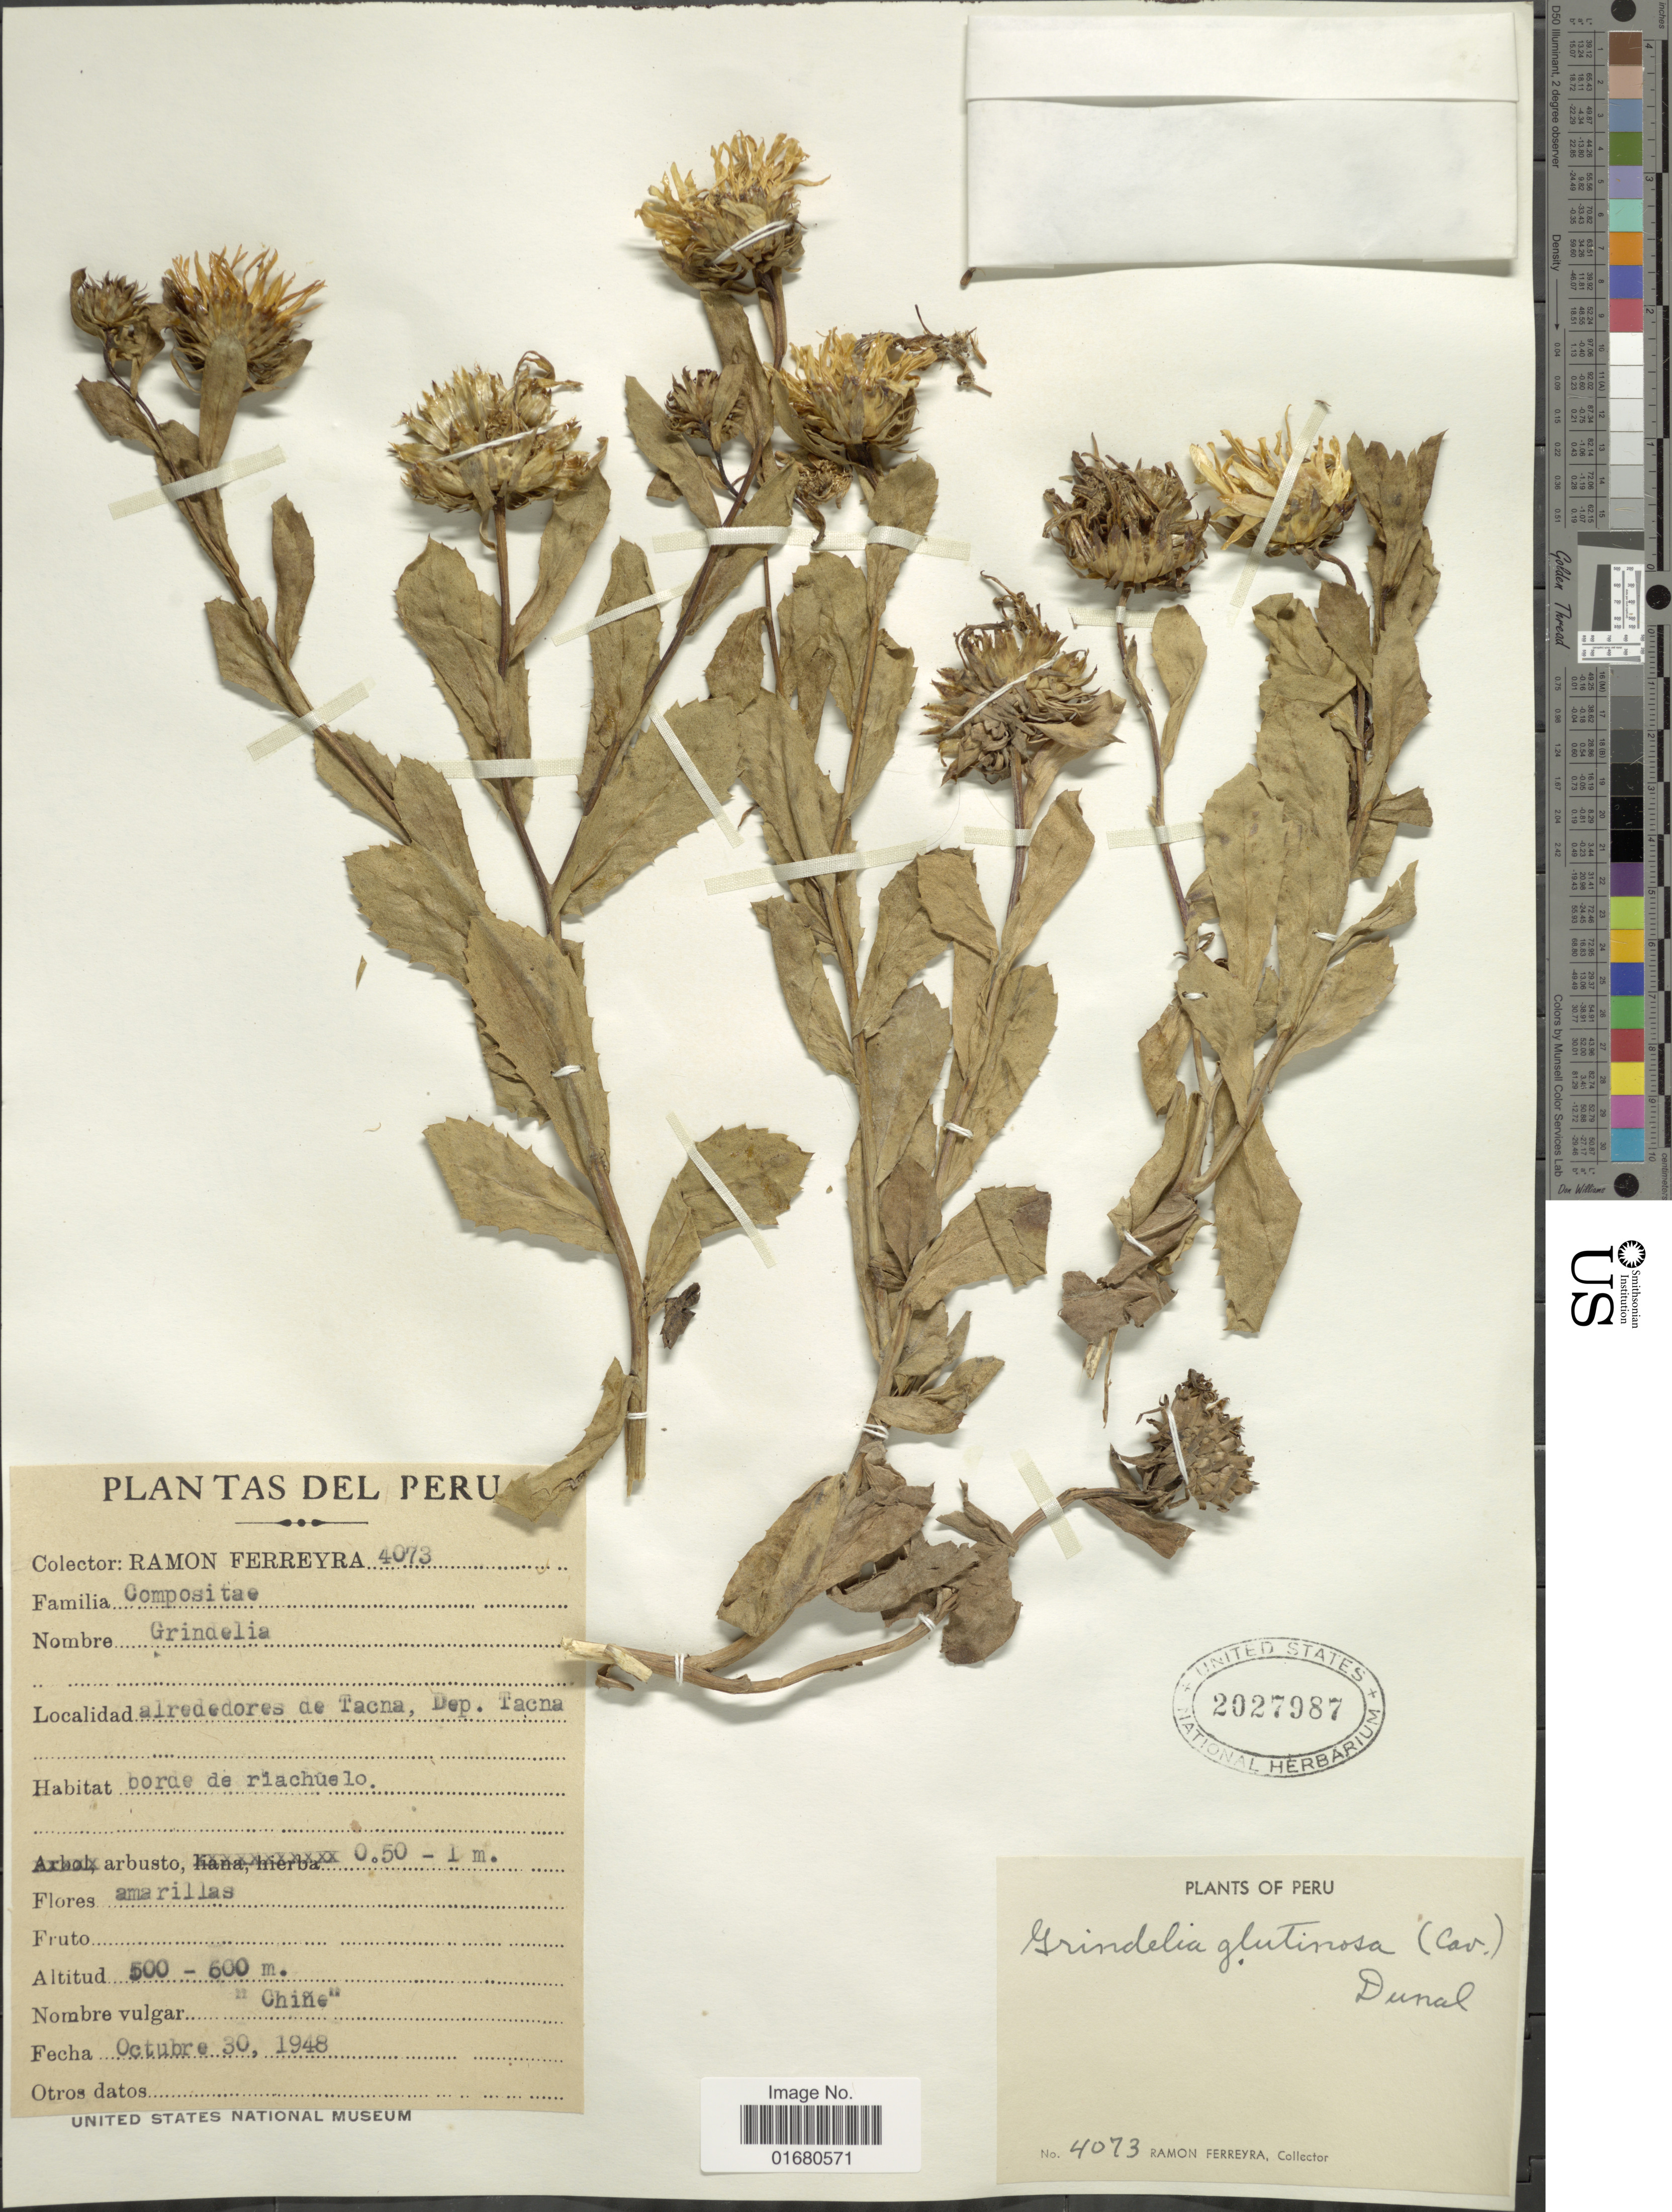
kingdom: Plantae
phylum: Tracheophyta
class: Magnoliopsida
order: Asterales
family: Asteraceae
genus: Grindelia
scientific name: Grindelia glutinosa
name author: (Cav.) Dunal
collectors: R. A. Ferreyra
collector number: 4073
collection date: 1948-10-30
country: Peru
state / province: Tacna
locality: Alrededores de Tacna, Dept. Tacna, borde de riachuelo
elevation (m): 500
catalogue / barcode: US 2027987